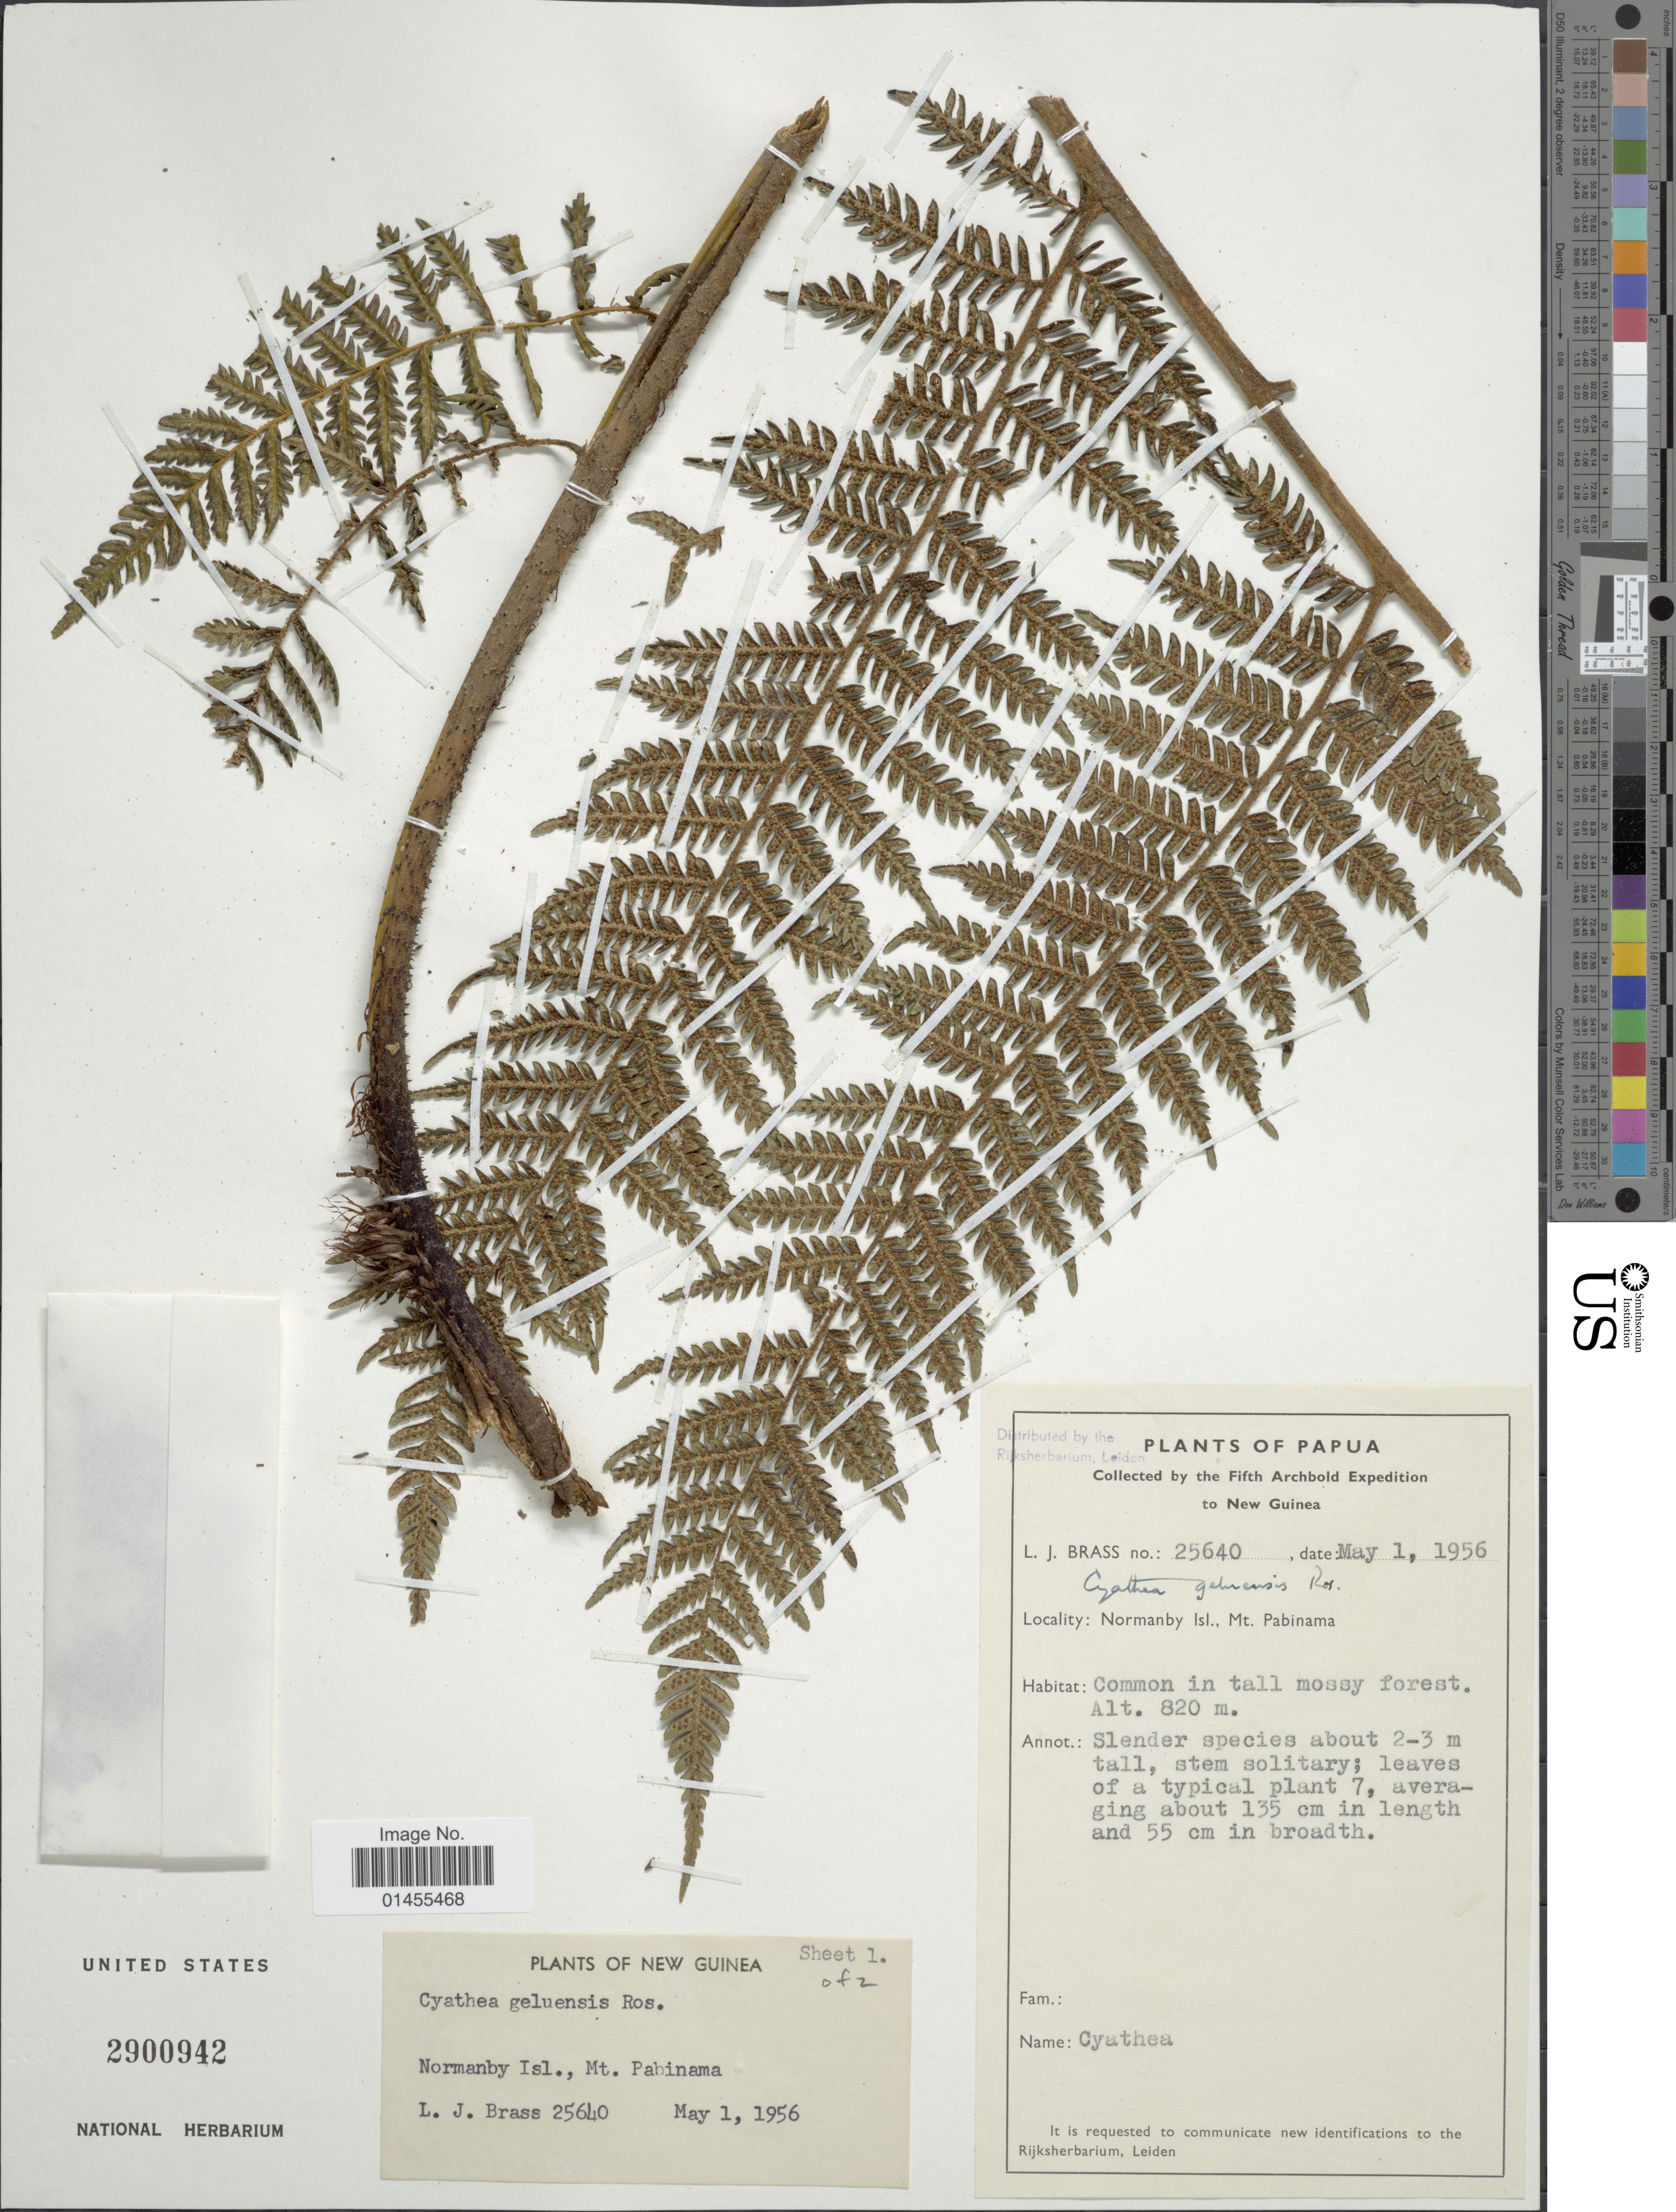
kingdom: Plantae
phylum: Tracheophyta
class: Polypodiopsida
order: Cyatheales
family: Cyatheaceae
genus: Alsophila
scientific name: Alsophila geluensis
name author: (Rosenst.) R.M. Tryon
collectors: L. J. Brass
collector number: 25640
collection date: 1956-05-01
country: Papua New Guinea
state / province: Milne Bay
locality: New Guinea, Normanby Isl., Mt. Pabinama.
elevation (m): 820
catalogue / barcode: US 2900942